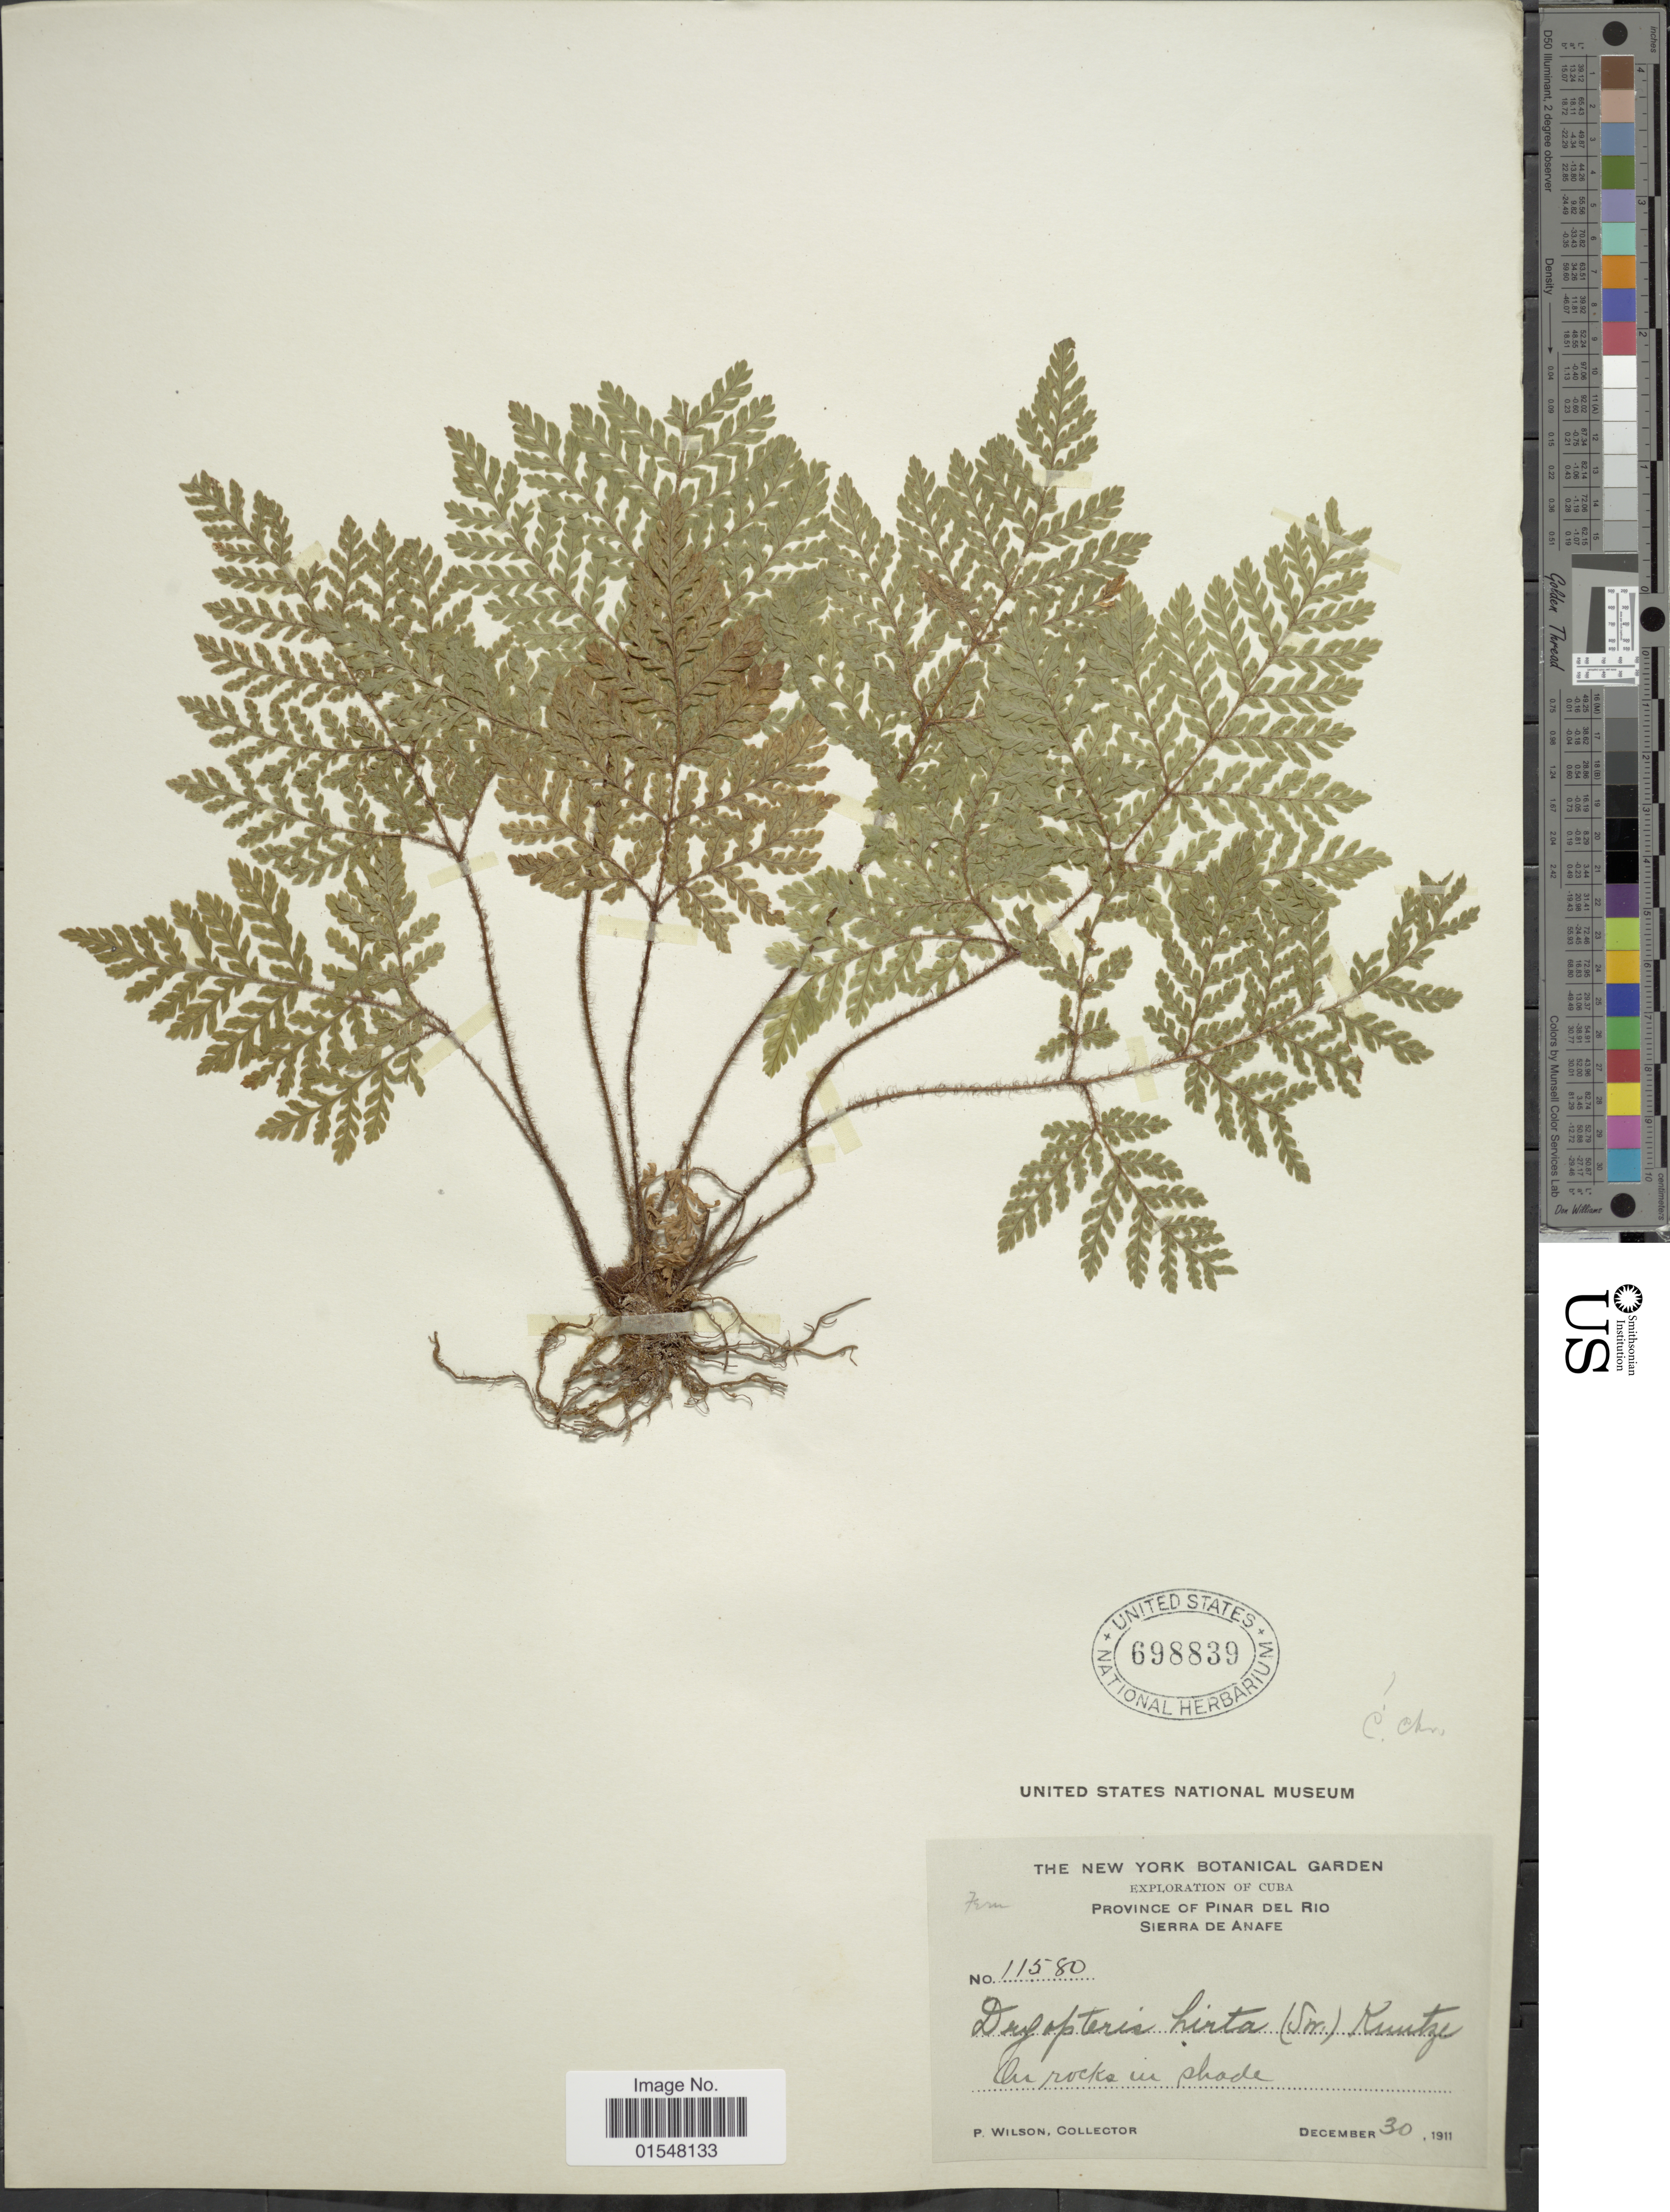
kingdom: Plantae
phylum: Tracheophyta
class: Polypodiopsida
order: Polypodiales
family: Dryopteridaceae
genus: Ctenitis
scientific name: Ctenitis hirta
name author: (Sw.) Ching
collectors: P. Wilson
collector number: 11580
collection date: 1911-12-30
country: Cuba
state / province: Pinar del Río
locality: Sierra de Anafe, on rocks in shade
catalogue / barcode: US 698839